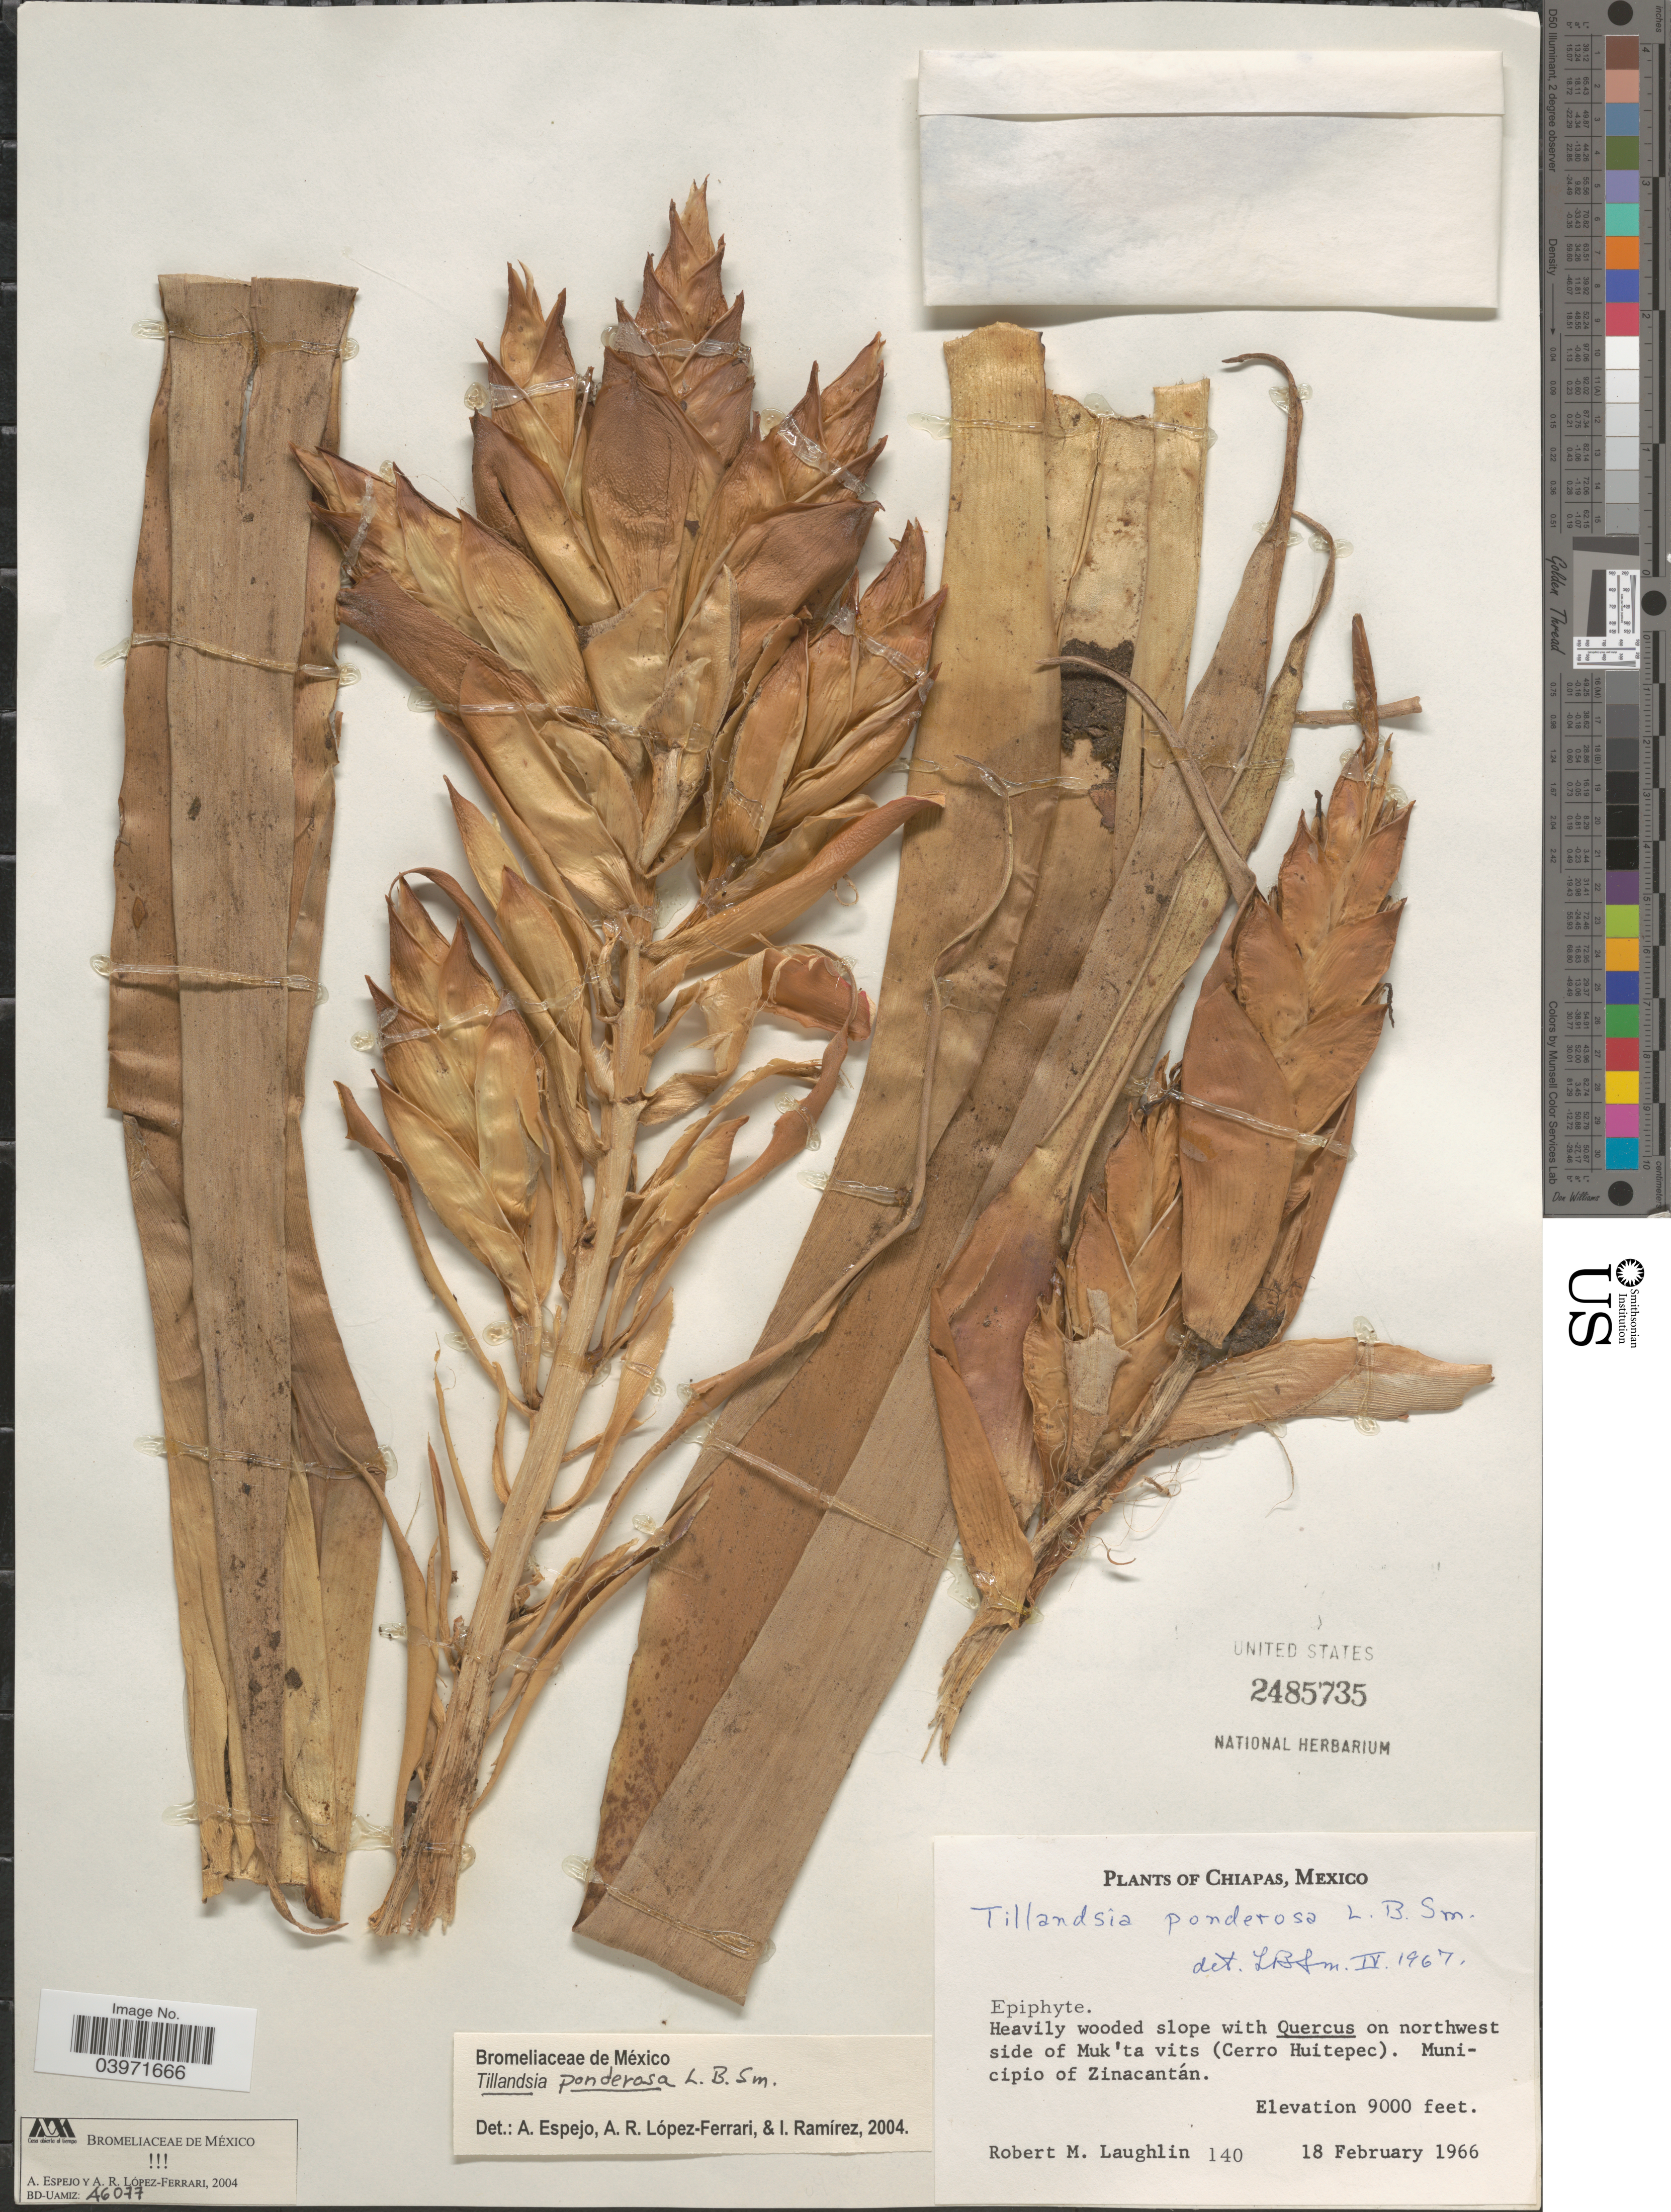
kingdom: Plantae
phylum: Tracheophyta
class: Liliopsida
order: Poales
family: Bromeliaceae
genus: Tillandsia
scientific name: Tillandsia ponderosa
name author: L.B. Sm.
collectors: R. M. Laughlin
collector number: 140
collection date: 1966-02-18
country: Mexico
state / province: Chiapas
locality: On northwest side of Muk'ta vits (Cerro Huitepec). Municipio of Zinacantán.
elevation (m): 2743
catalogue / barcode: US 2485735